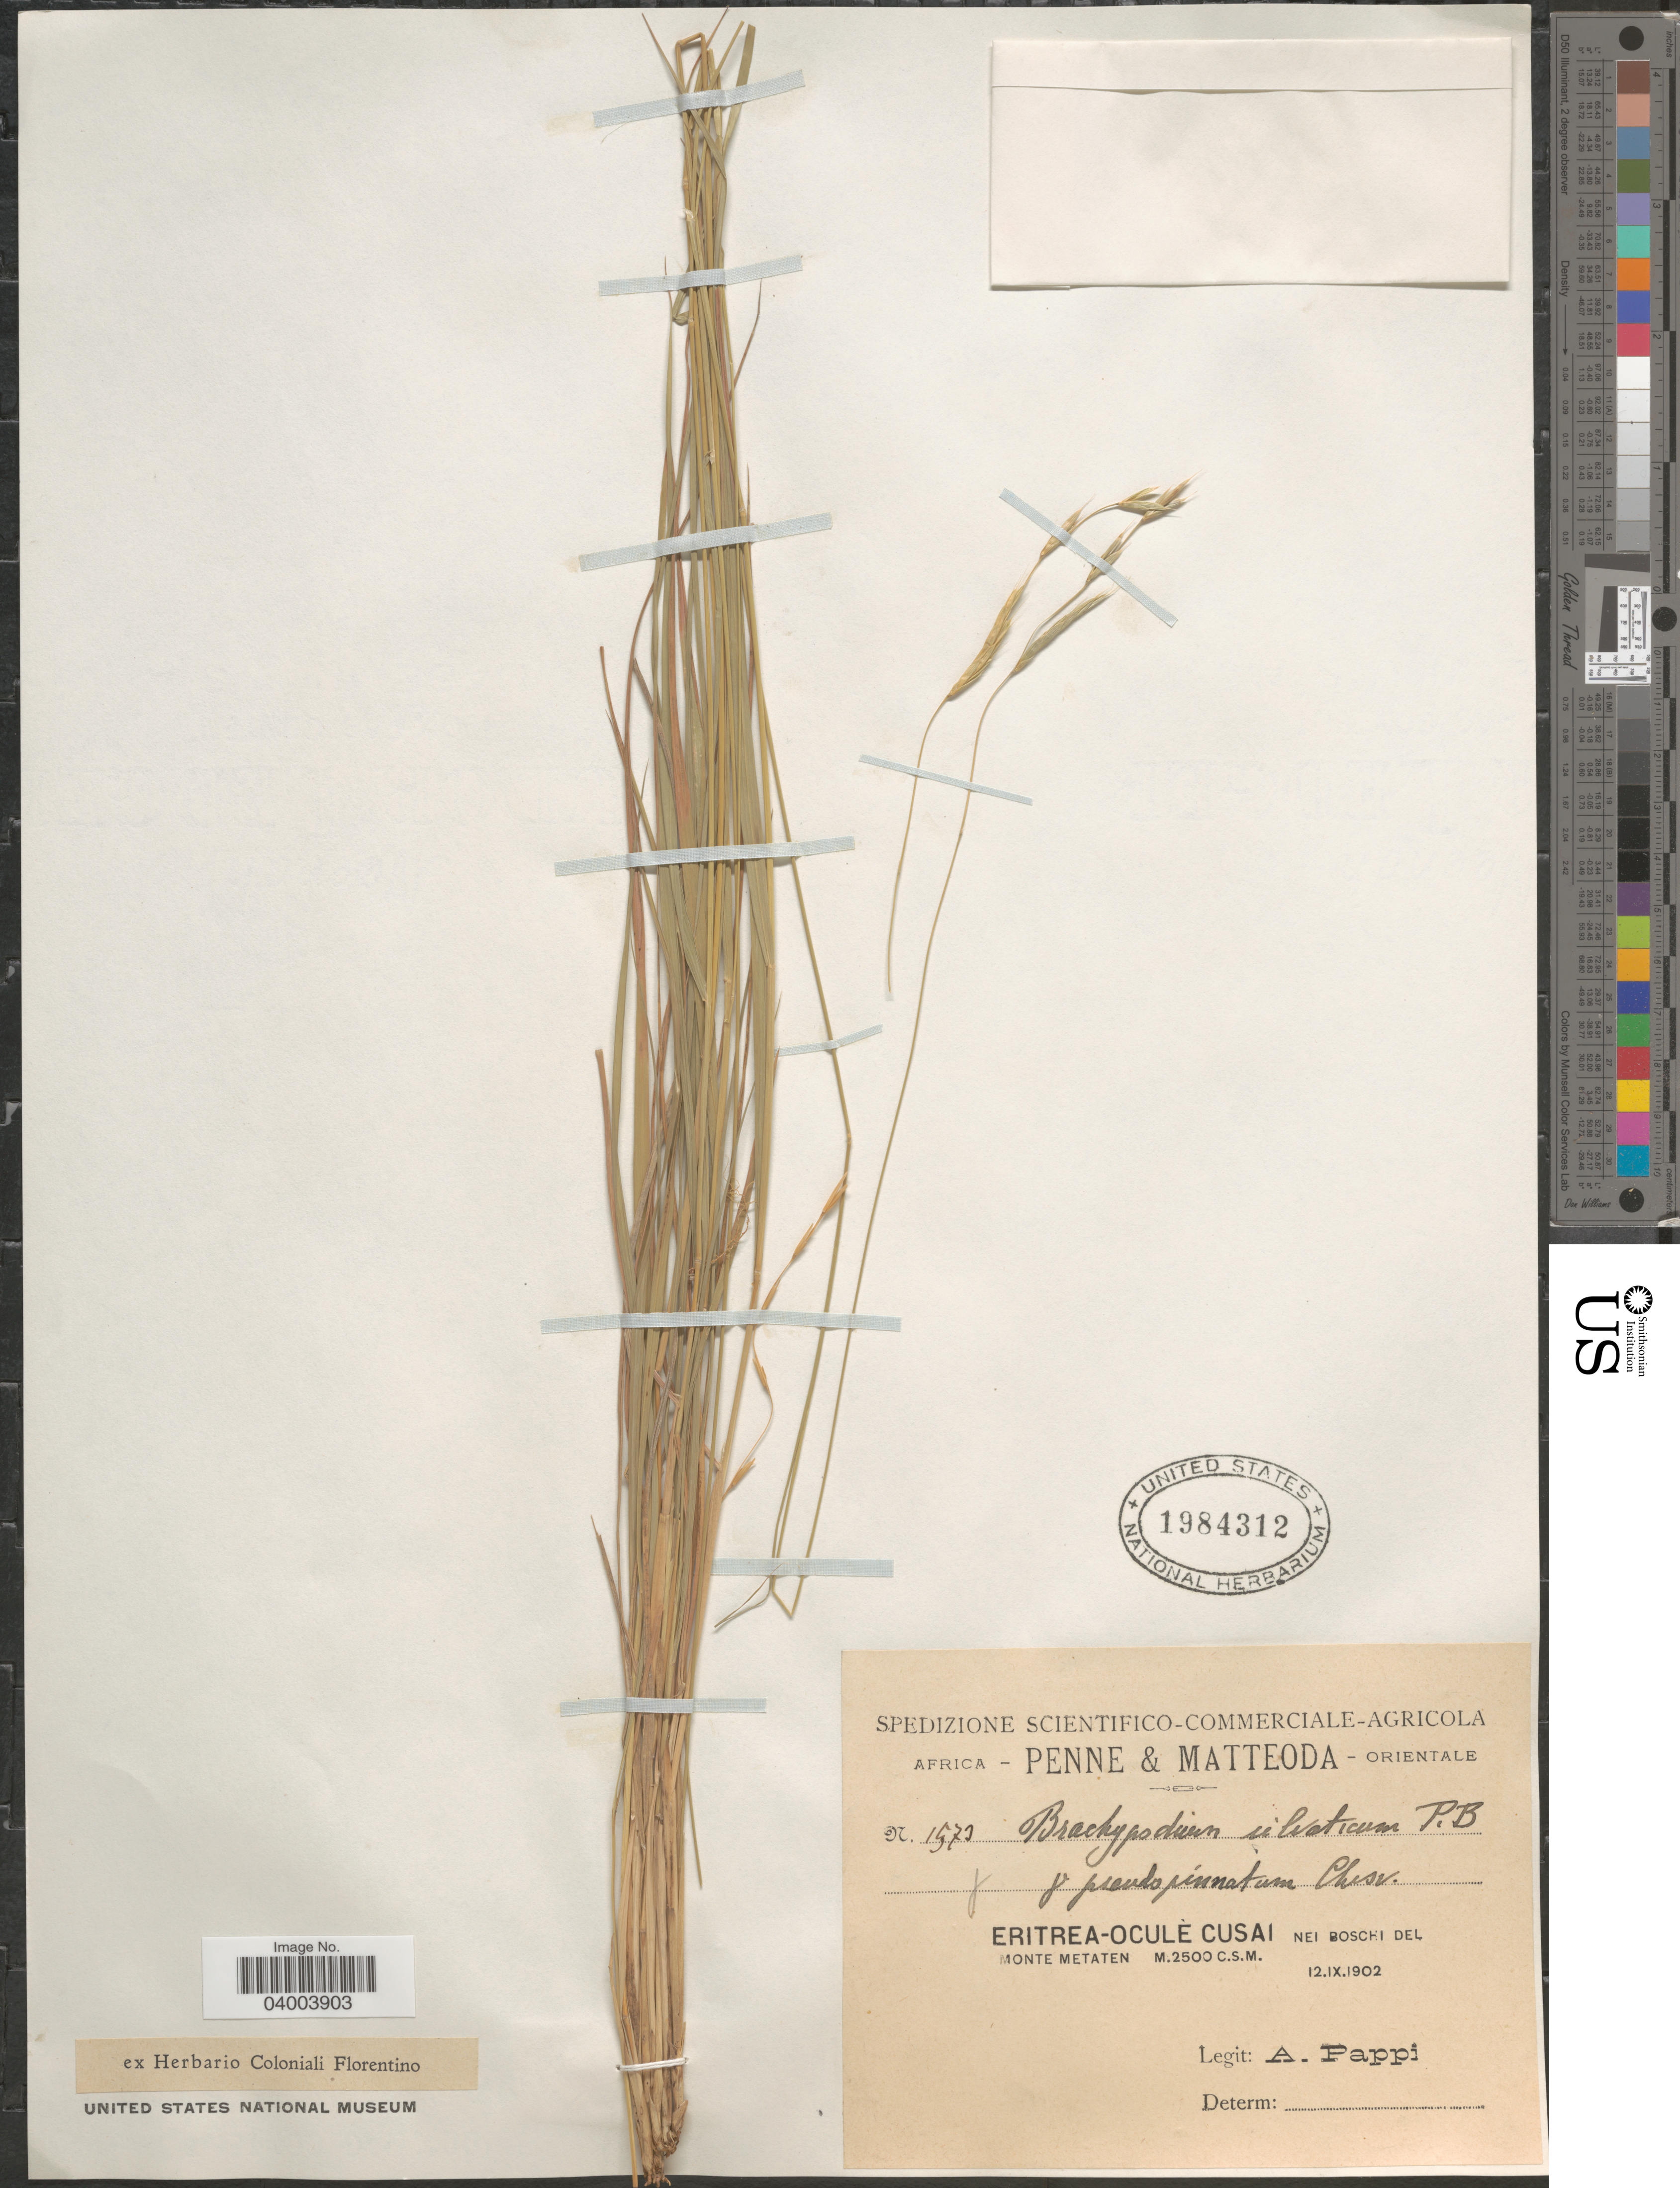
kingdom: Plantae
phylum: Tracheophyta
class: Liliopsida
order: Poales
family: Poaceae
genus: Brachypodium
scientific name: Brachypodium sylvaticum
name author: (Huds.) P. Beauv.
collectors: A. Pappi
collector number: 1573*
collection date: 1902-09-12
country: Eritrea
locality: Africa Orientale. Eritrea-Oculè Cusai nei boschi del Monte Metaten.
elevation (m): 2500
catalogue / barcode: US 1984312